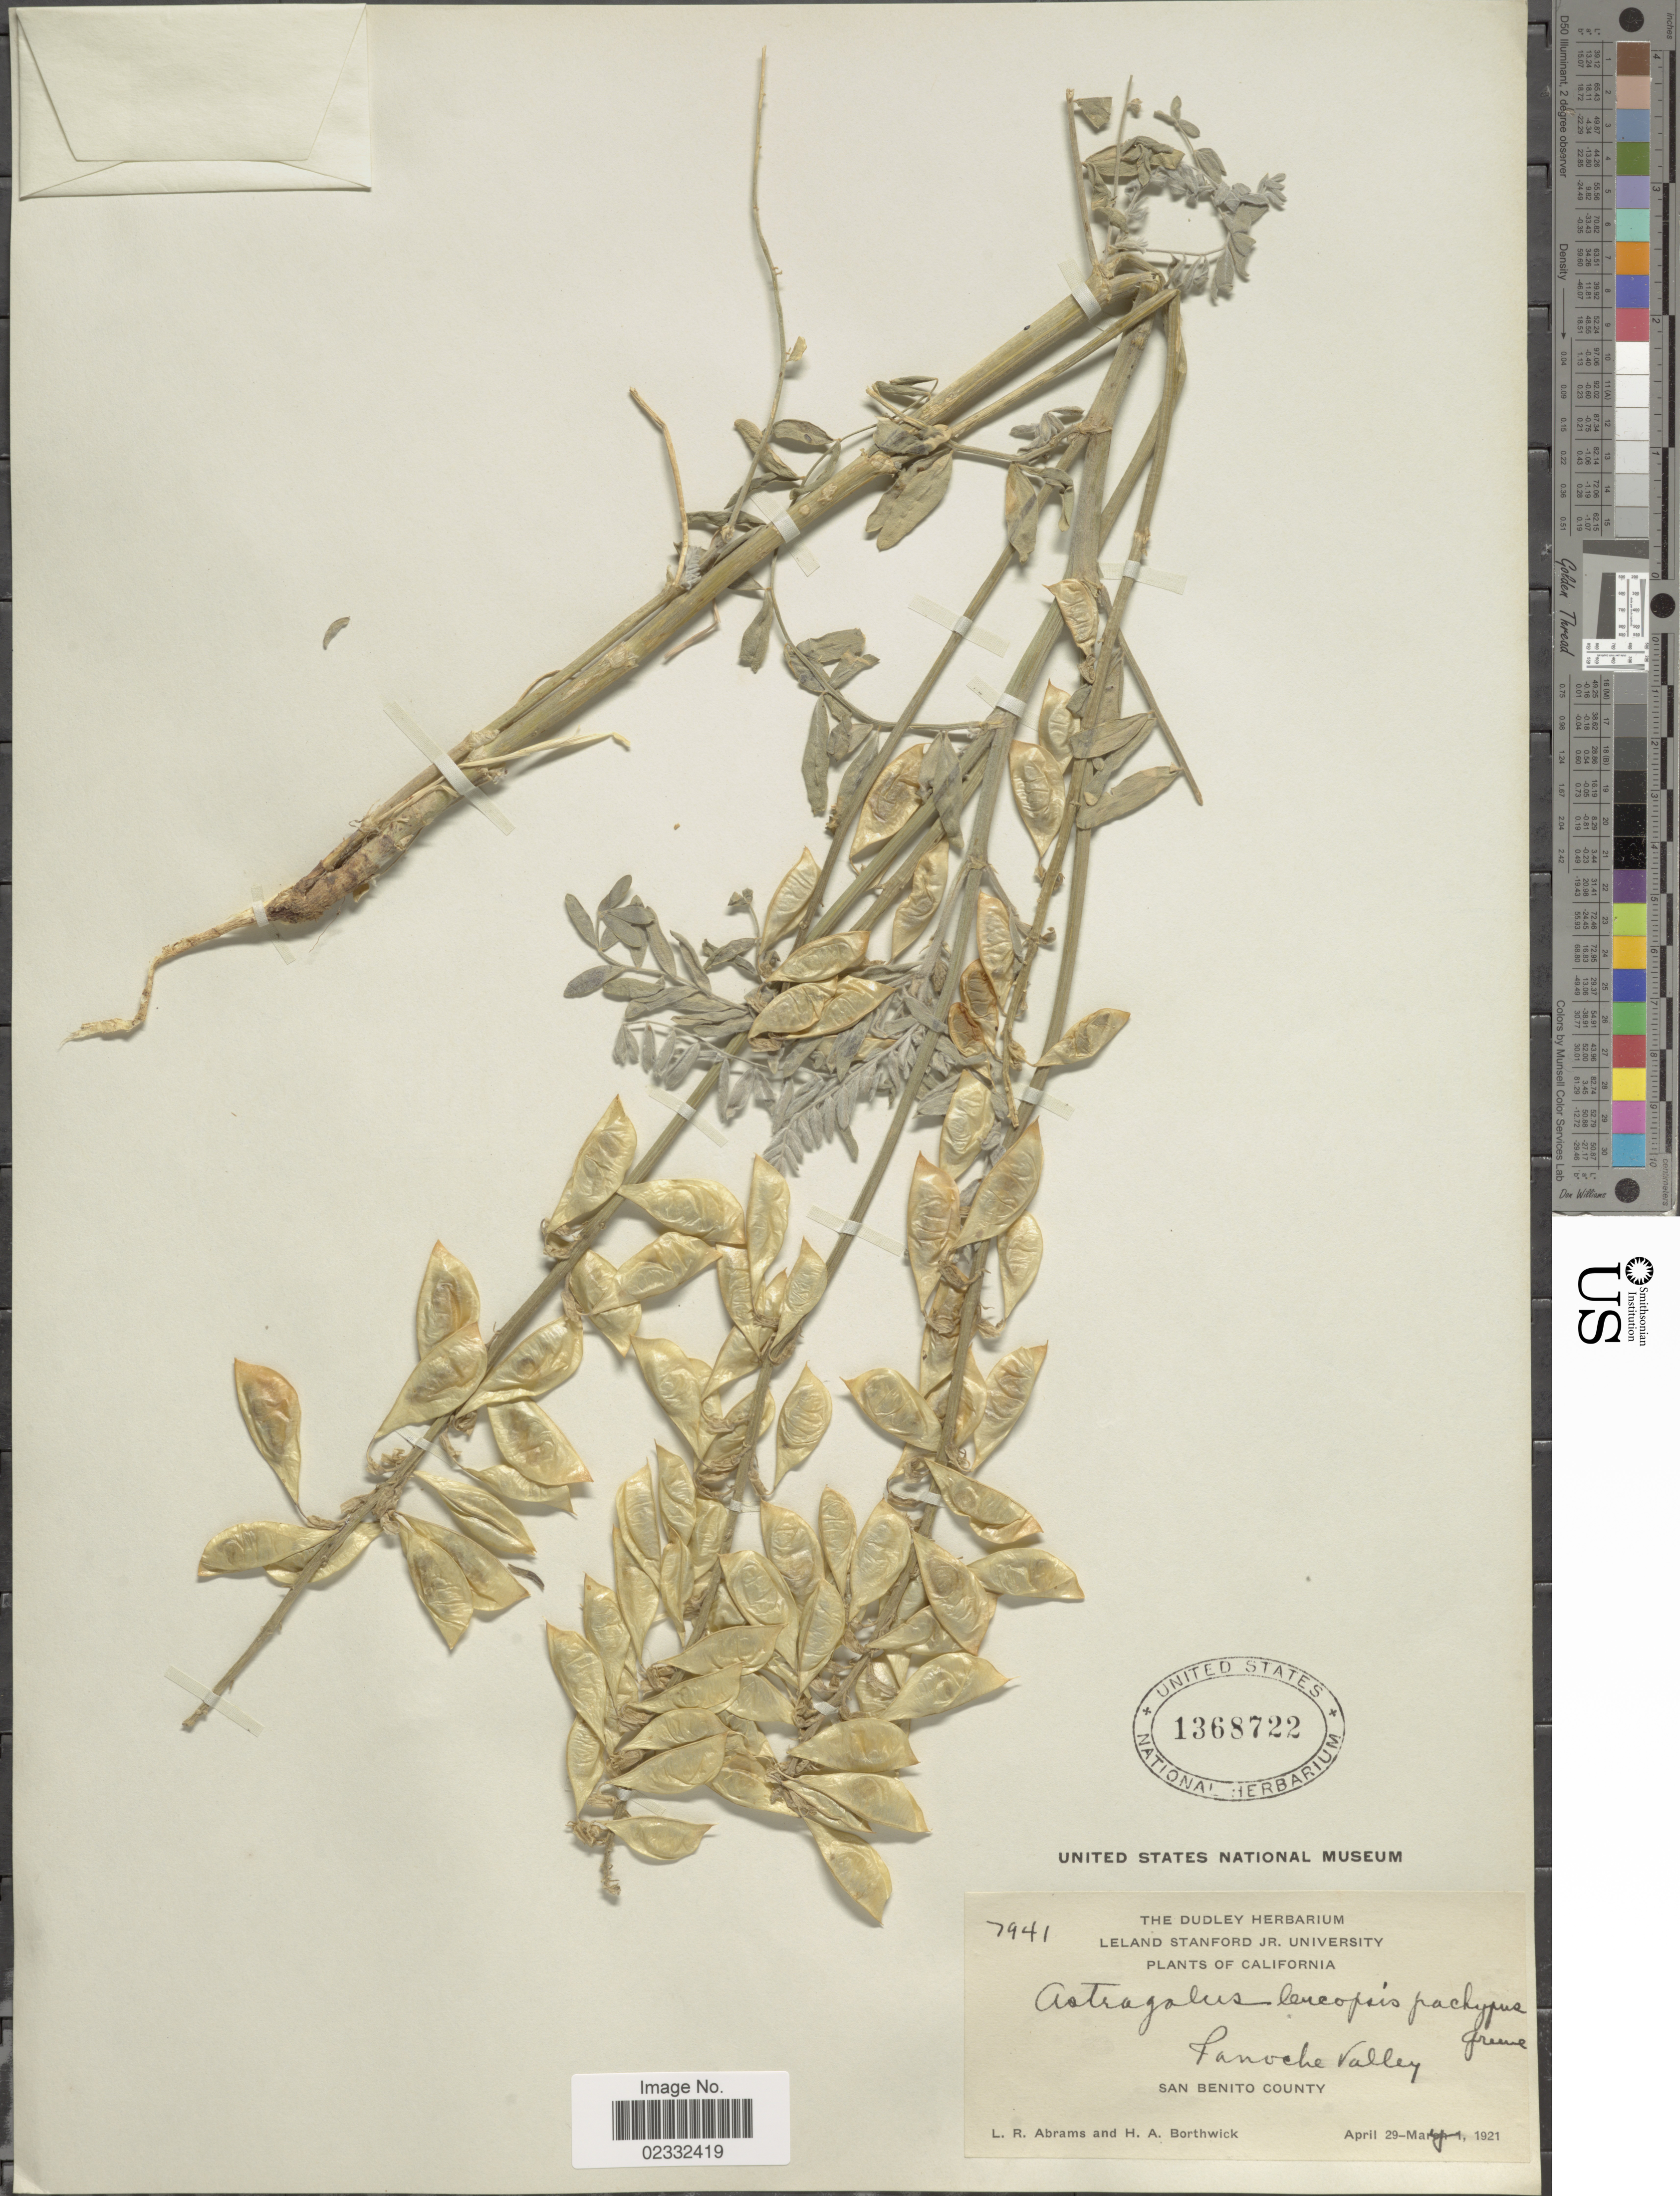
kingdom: Plantae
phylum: Tracheophyta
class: Magnoliopsida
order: Fabales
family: Fabaceae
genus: Astragalus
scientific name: Astragalus leucopsis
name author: (Torr.) Torr.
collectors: L. Abrams & H. Borthwick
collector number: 7941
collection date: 1921-04-29/1921-05-07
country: United States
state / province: California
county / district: San Benito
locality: California, Fanoche Valley, San Benito County.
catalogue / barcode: US 1368722